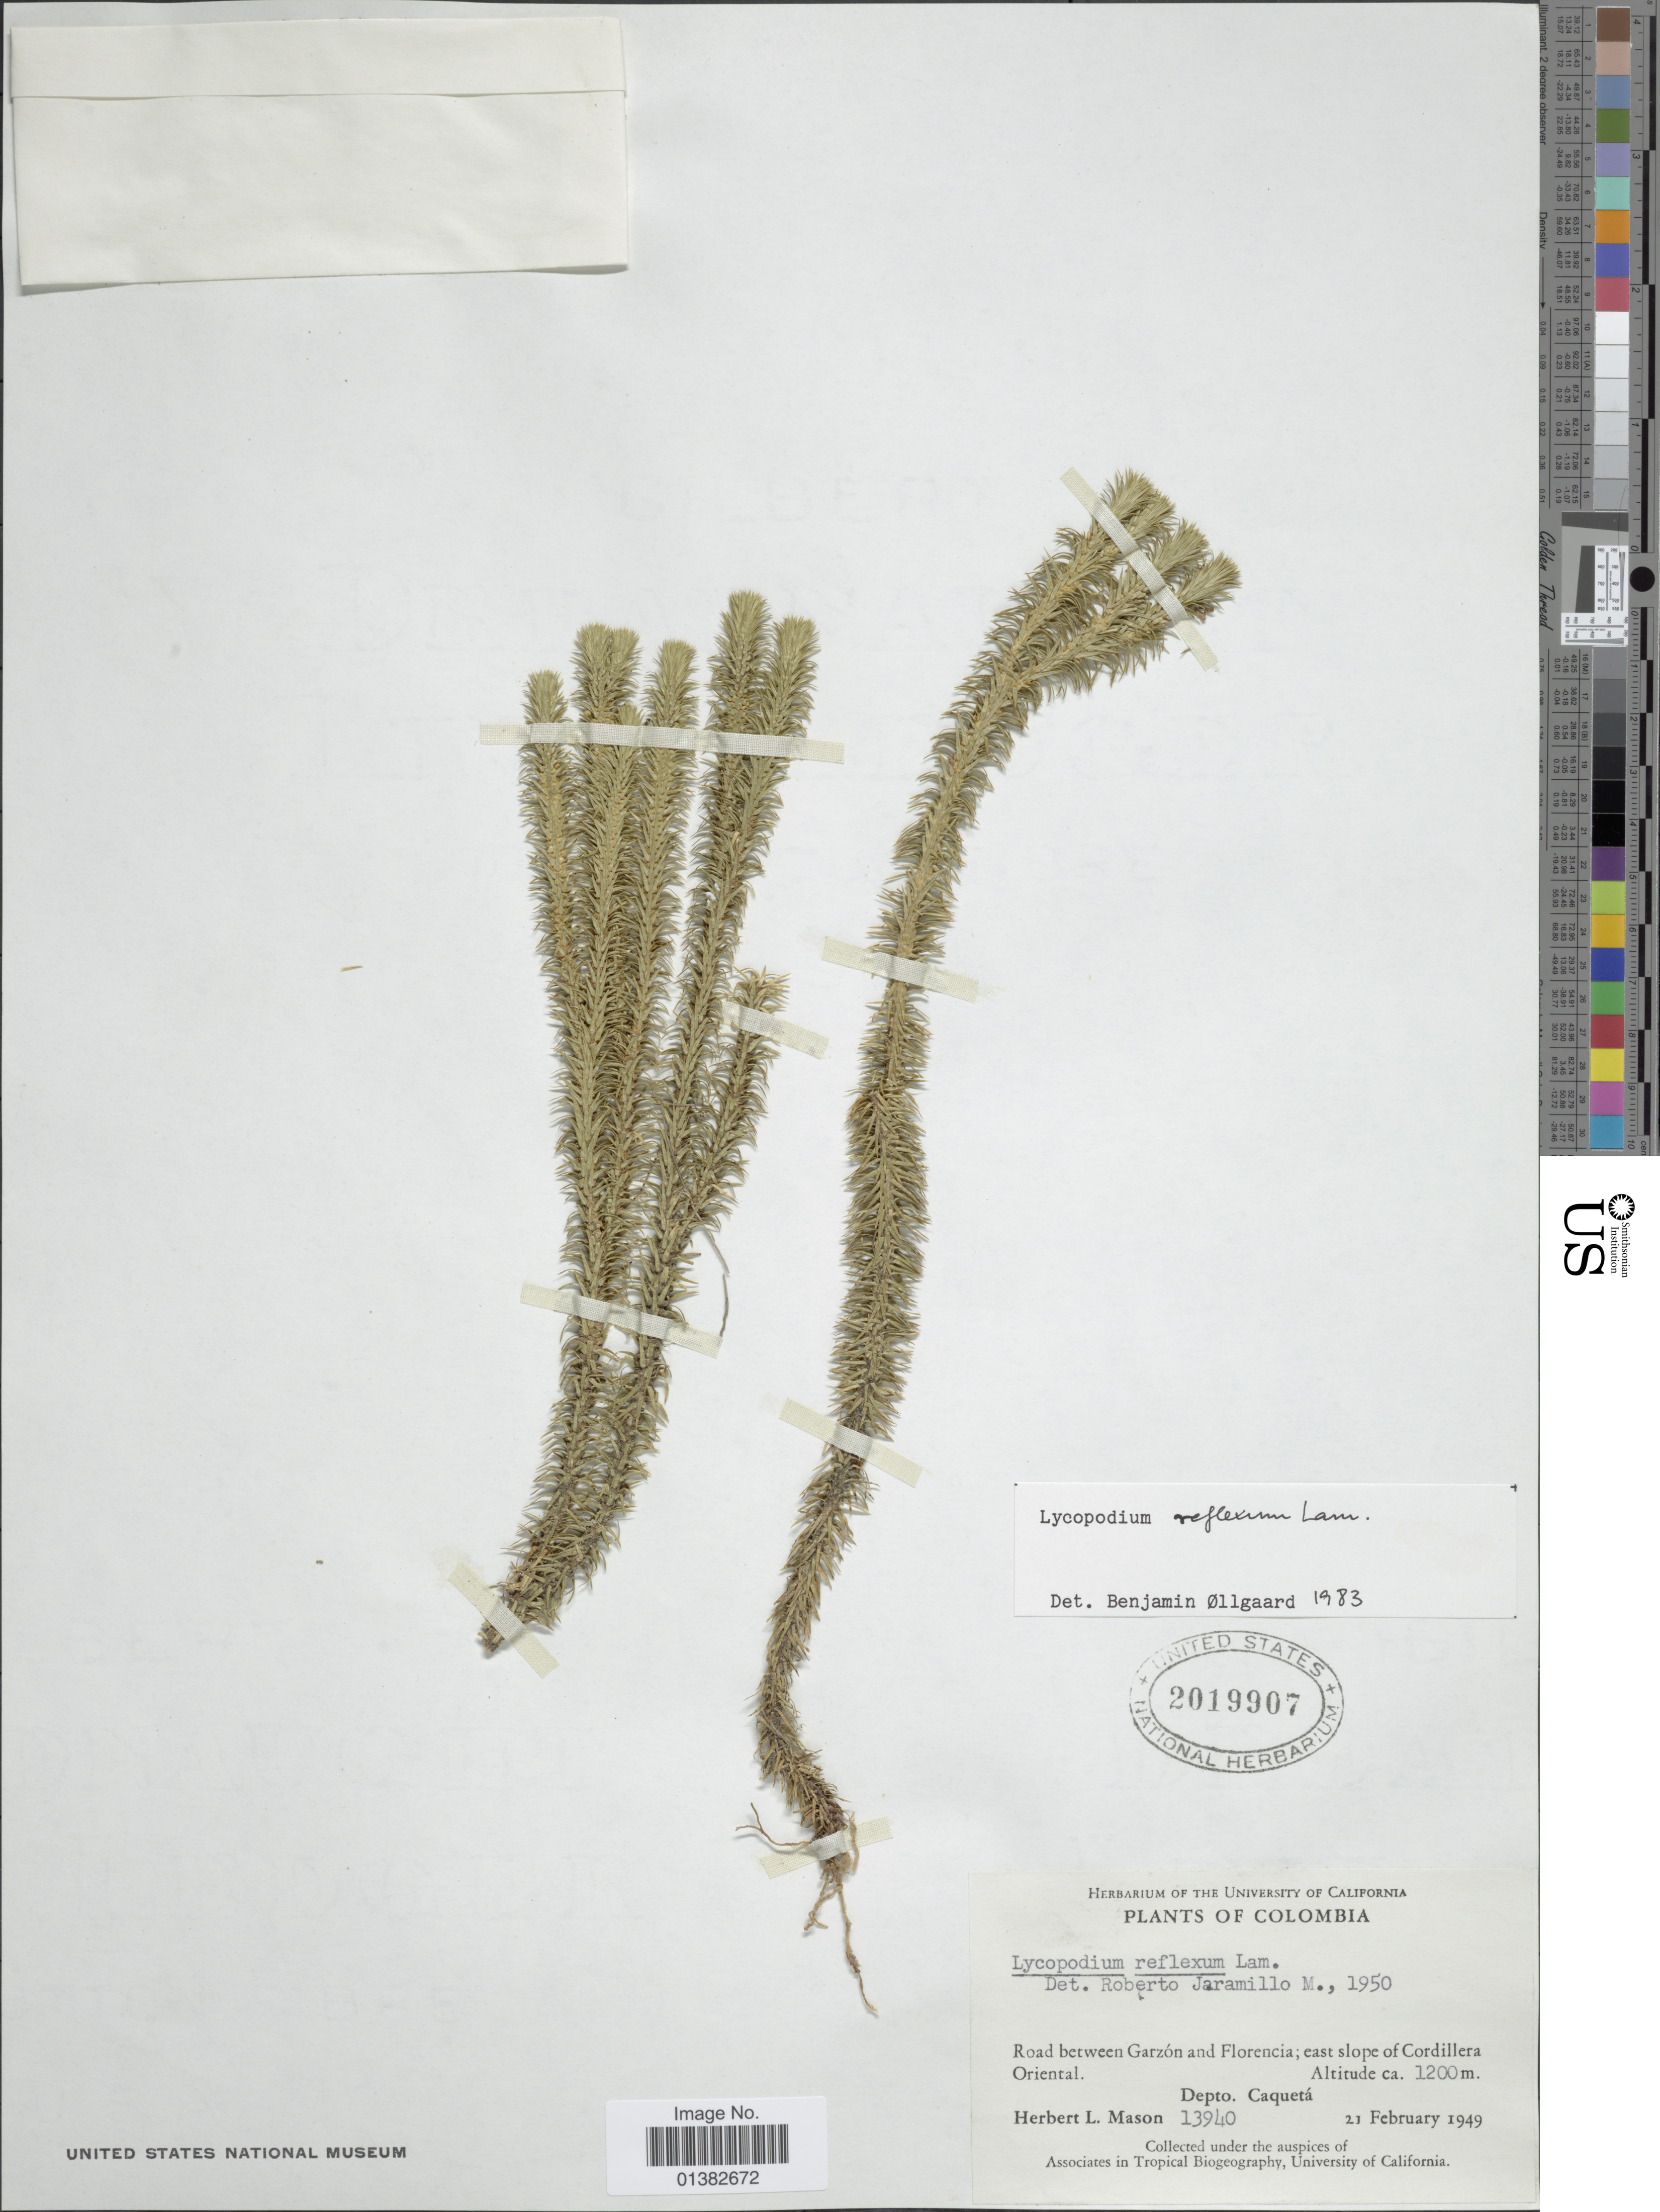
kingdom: Plantae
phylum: Tracheophyta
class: Lycopodiopsida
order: Lycopodiales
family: Lycopodiaceae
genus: Phlegmariurus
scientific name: Phlegmariurus reflexus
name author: (Lam.) B. Øllg.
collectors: H. L. Mason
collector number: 13940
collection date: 1949-02-21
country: Colombia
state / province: Caquetá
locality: Road between Garzón and Florencia; east slope of Cordillera Oriental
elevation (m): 1200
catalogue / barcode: US 2019907